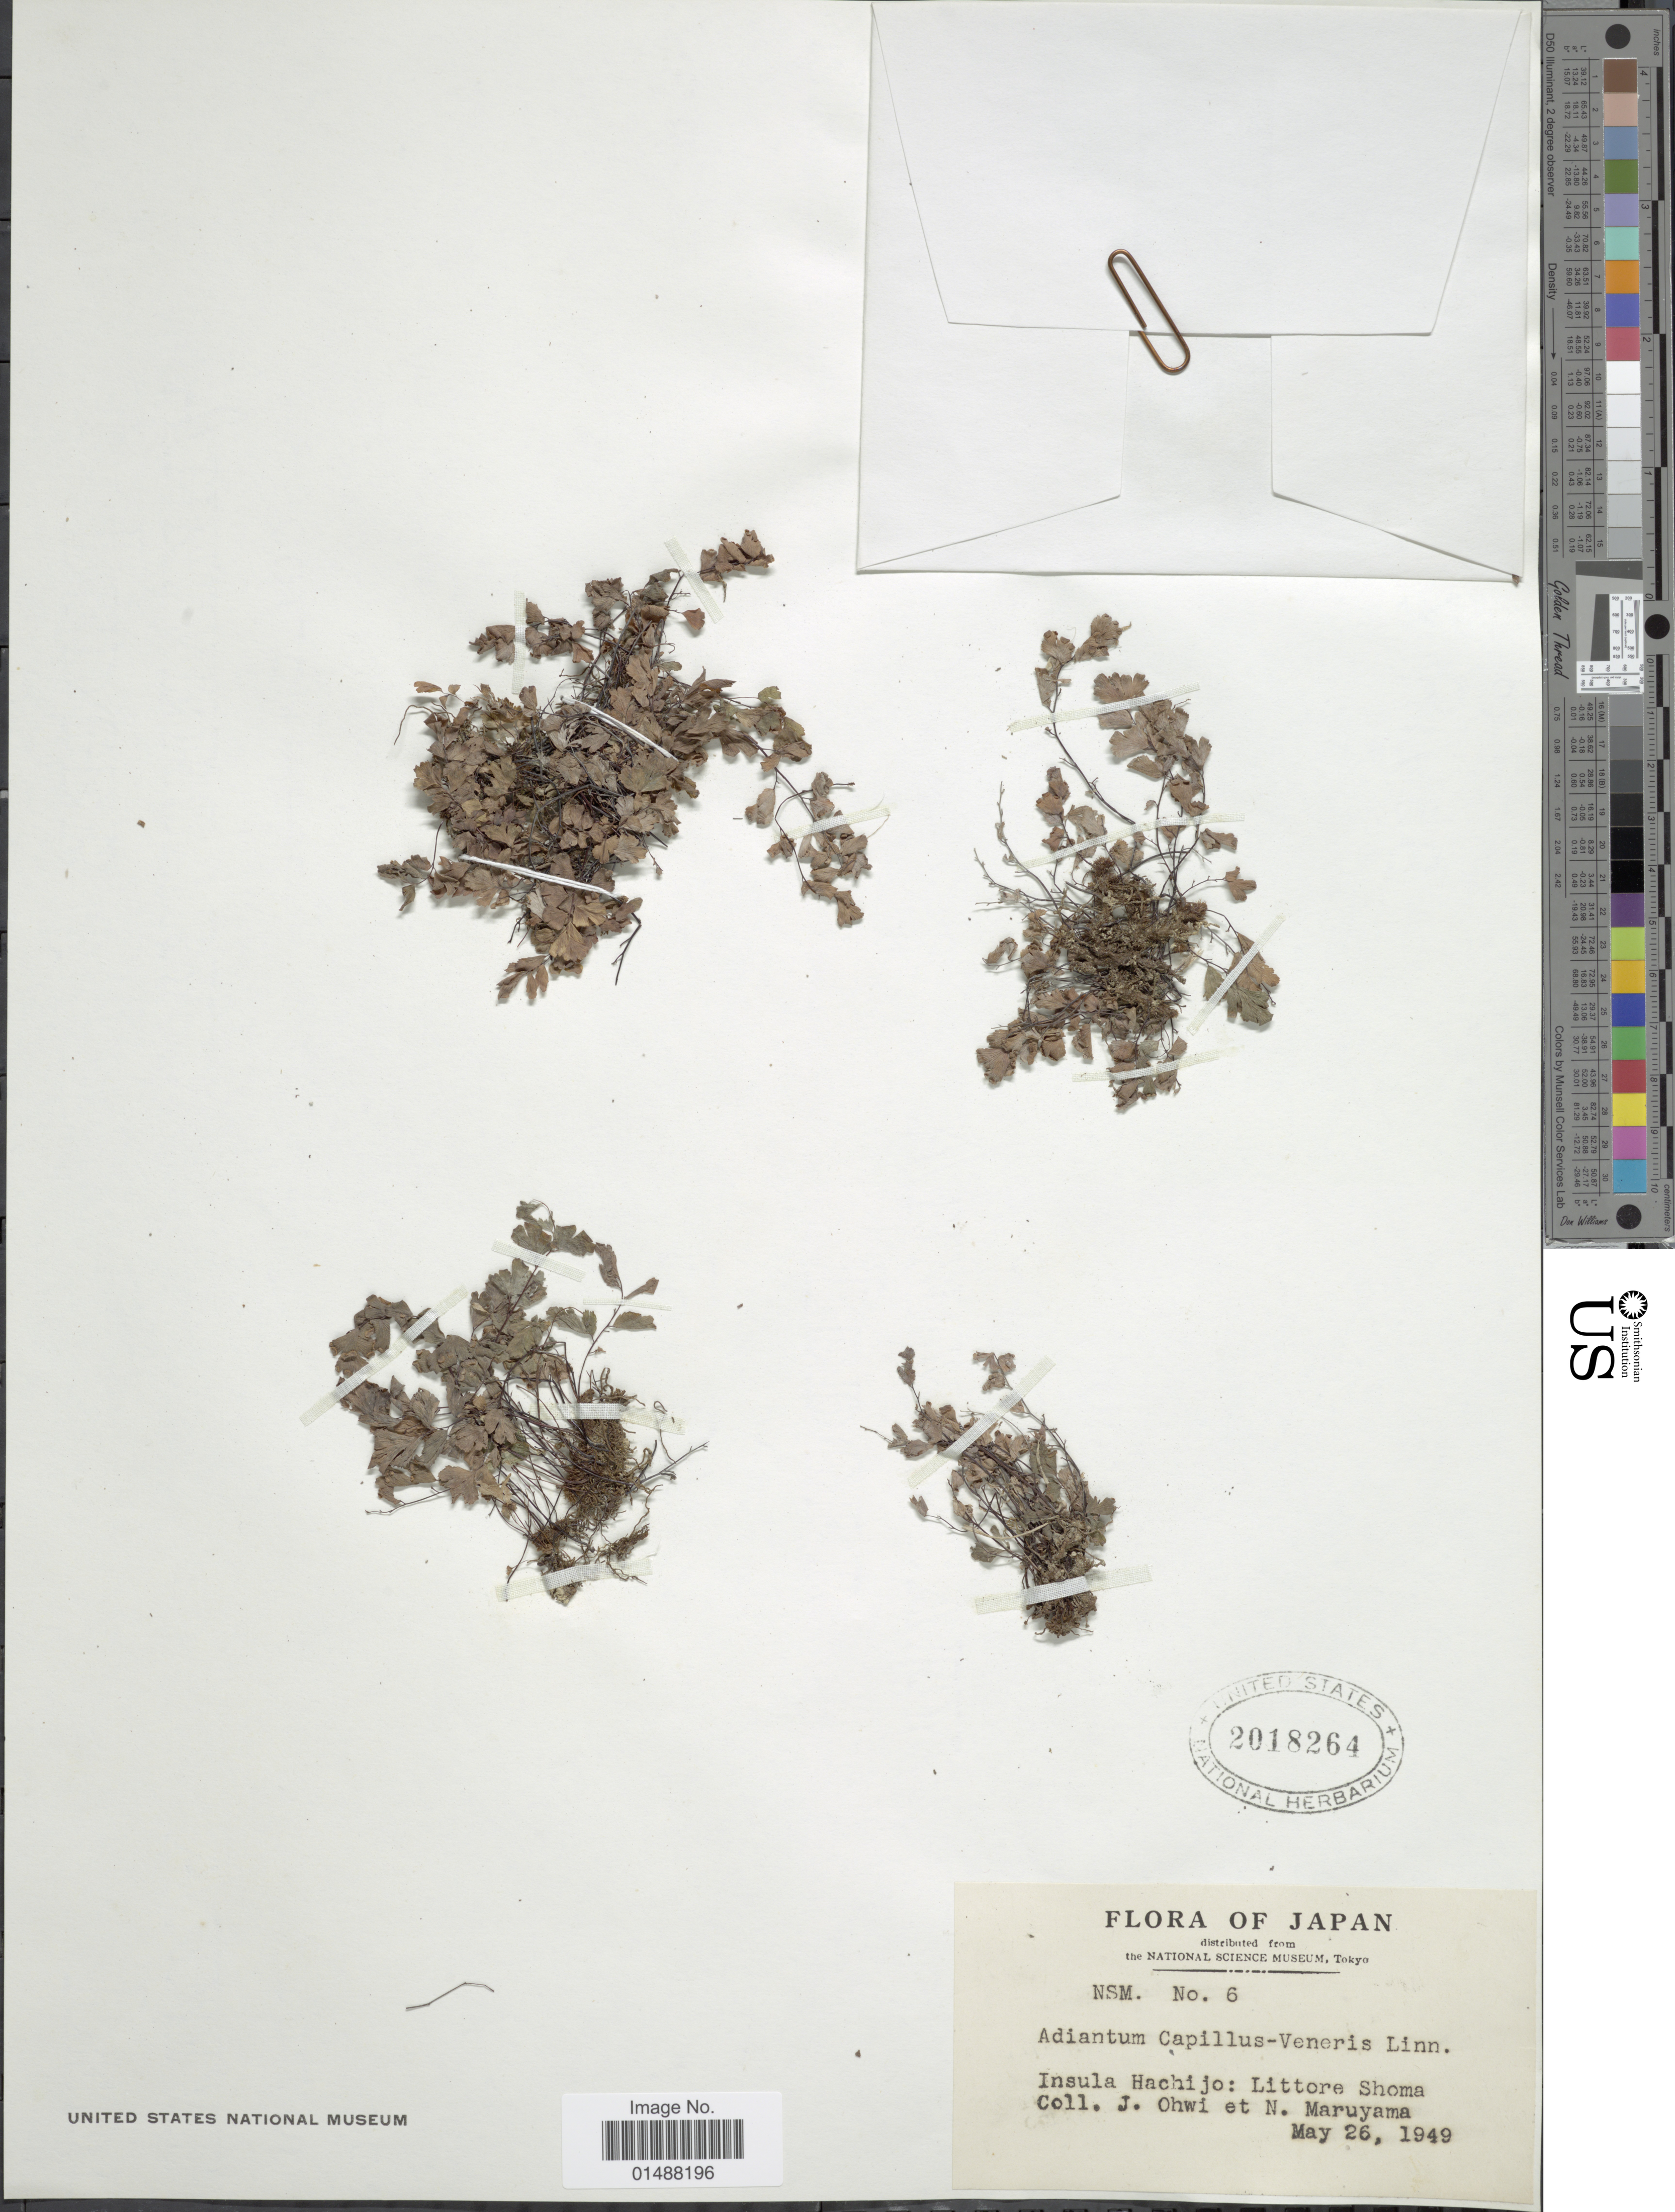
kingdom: Plantae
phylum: Tracheophyta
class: Polypodiopsida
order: Polypodiales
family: Pteridaceae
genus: Adiantum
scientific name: Adiantum capillus-veneris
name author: L.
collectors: J. Ohwi & N. Maruyama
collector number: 6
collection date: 1949-05-26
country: Japan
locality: Insula Hachijo: Littore Shoma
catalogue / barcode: US 2018264